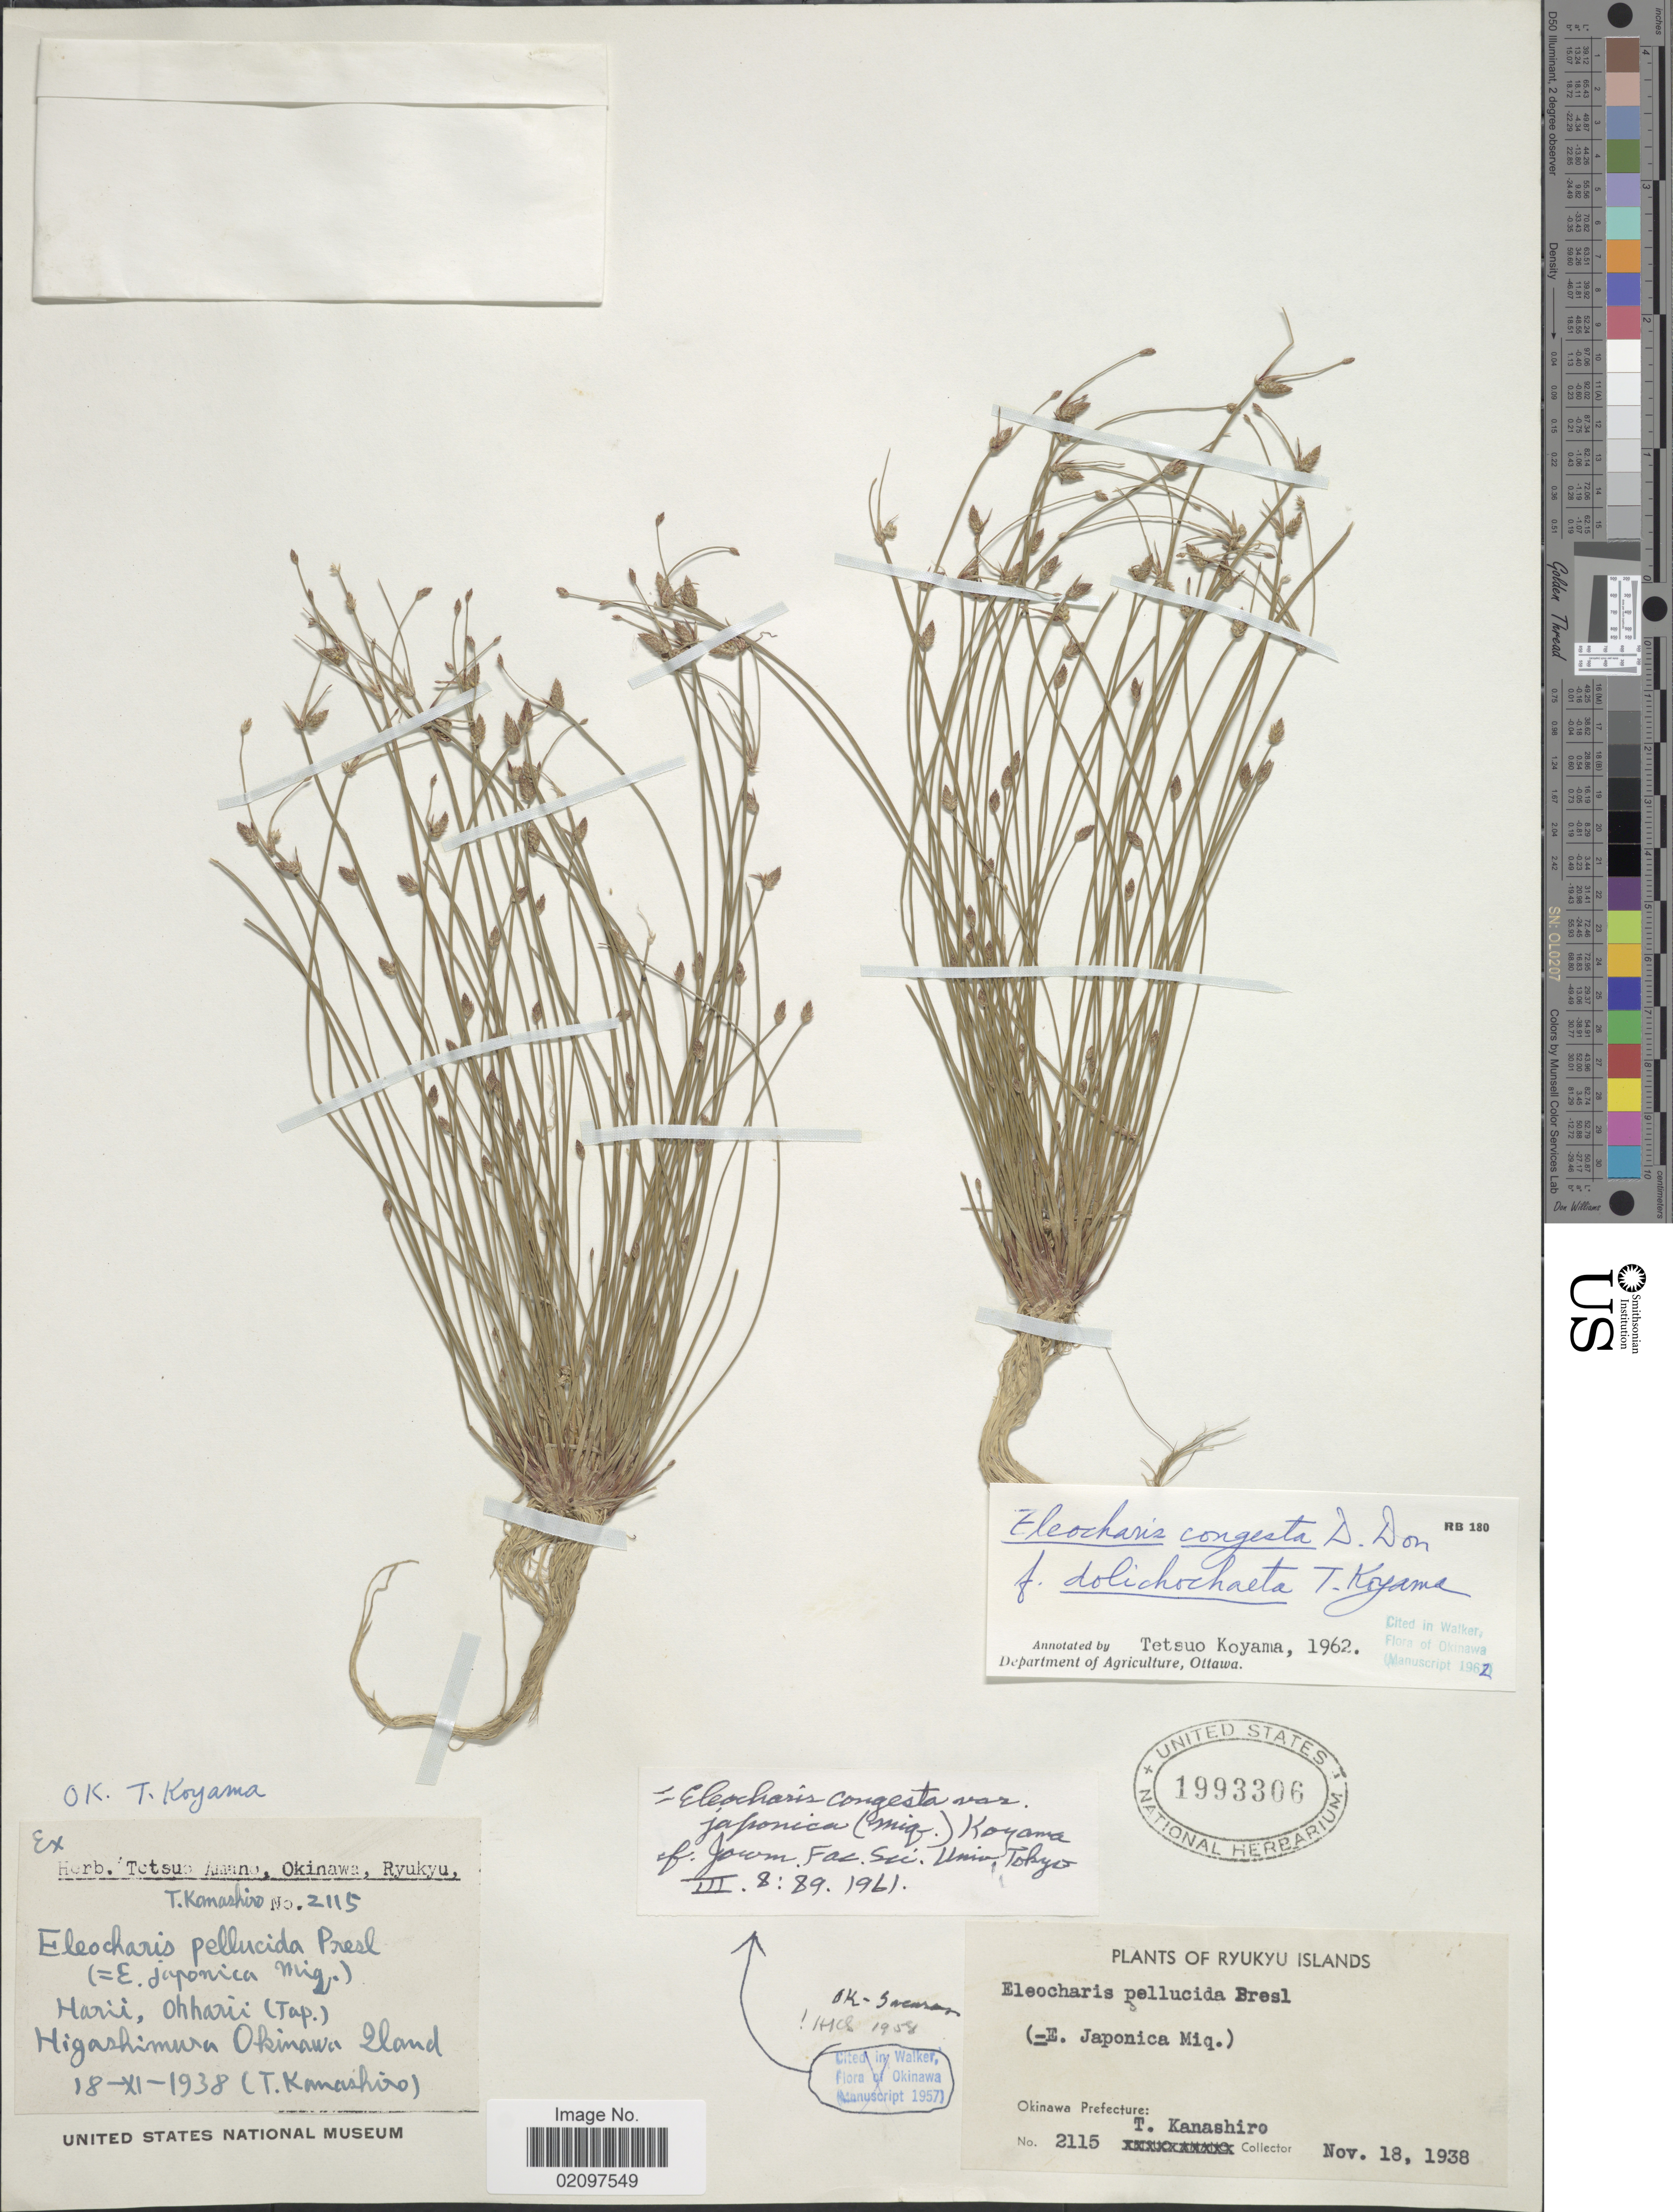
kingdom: Plantae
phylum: Tracheophyta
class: Liliopsida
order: Poales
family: Cyperaceae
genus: Eleocharis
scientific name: Eleocharis congesta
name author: D. Don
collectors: T. Kanashiro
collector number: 2115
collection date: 1938-11-18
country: Japan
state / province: Okinawa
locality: Ryukyu Island, Okinawa Prefecture, Harü, Ohharü, Higashimura Okinawa Island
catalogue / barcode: US 1993306